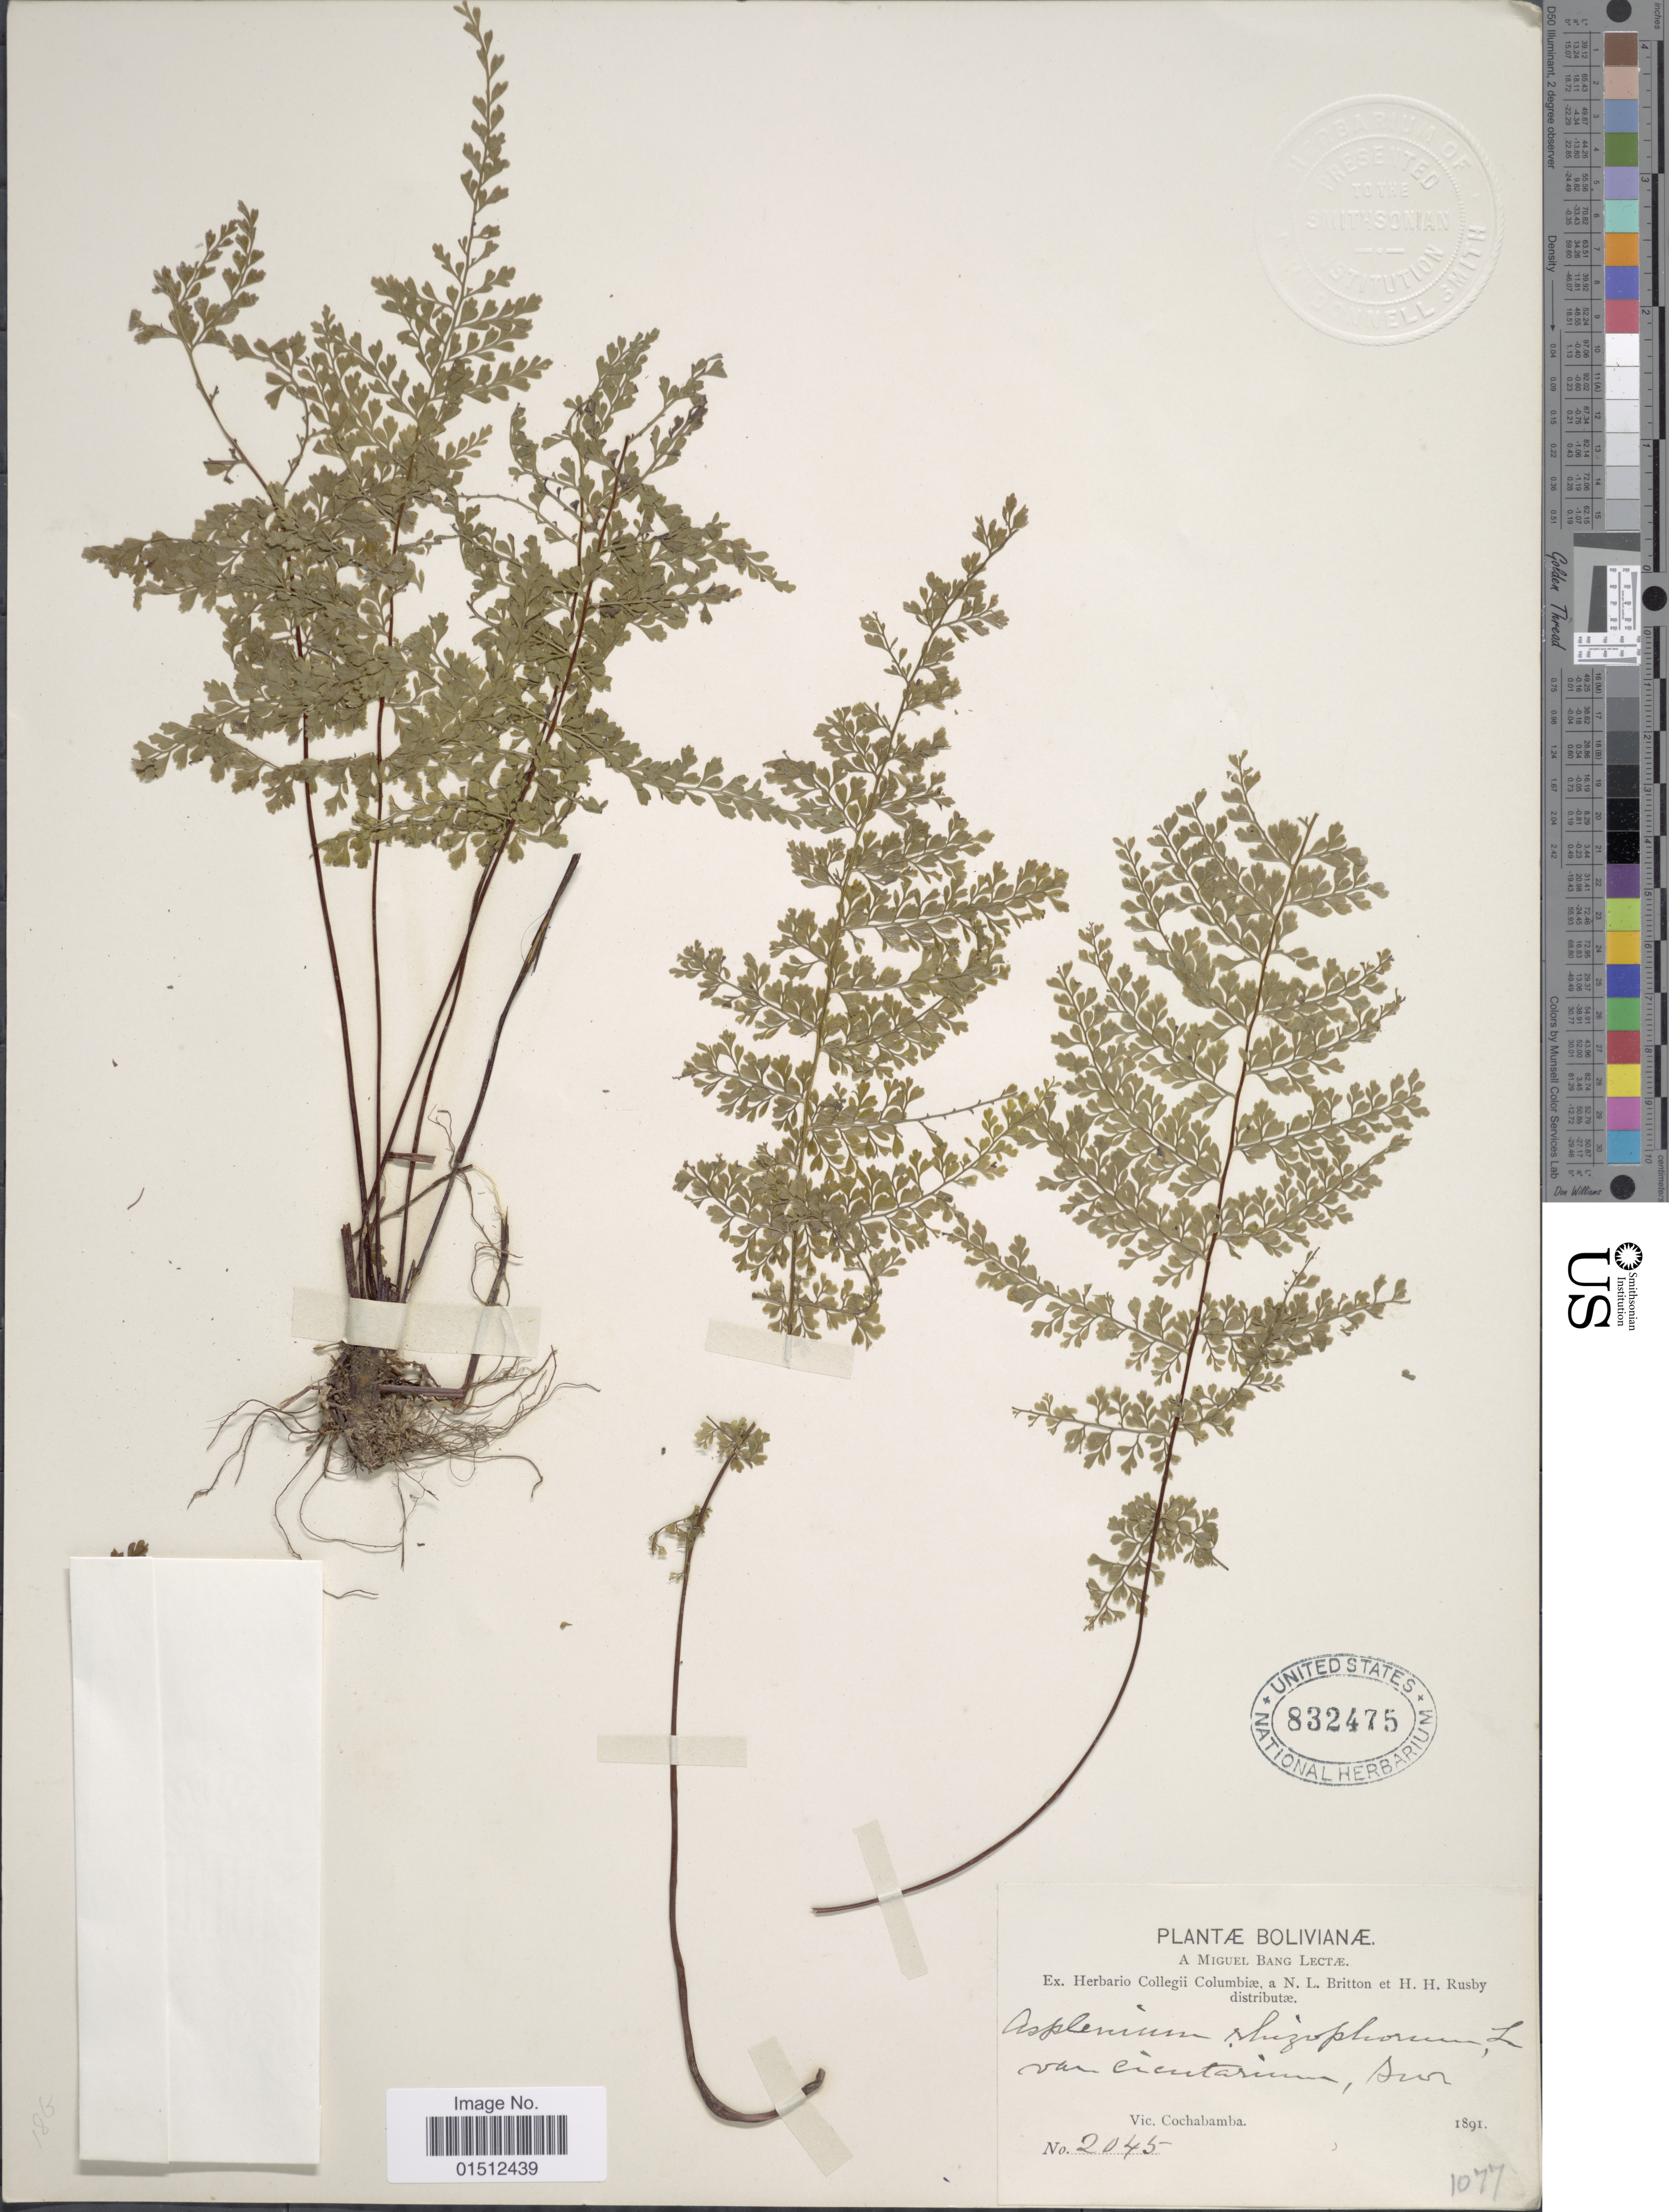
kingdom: Plantae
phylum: Tracheophyta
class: Polypodiopsida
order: Polypodiales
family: Aspleniaceae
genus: Asplenium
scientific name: Asplenium radicans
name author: L.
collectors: M. Bang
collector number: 2045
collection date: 1891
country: Bolivia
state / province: Cochabamba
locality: Bolivianae, Vic. Cochabamba.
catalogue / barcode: US 832475